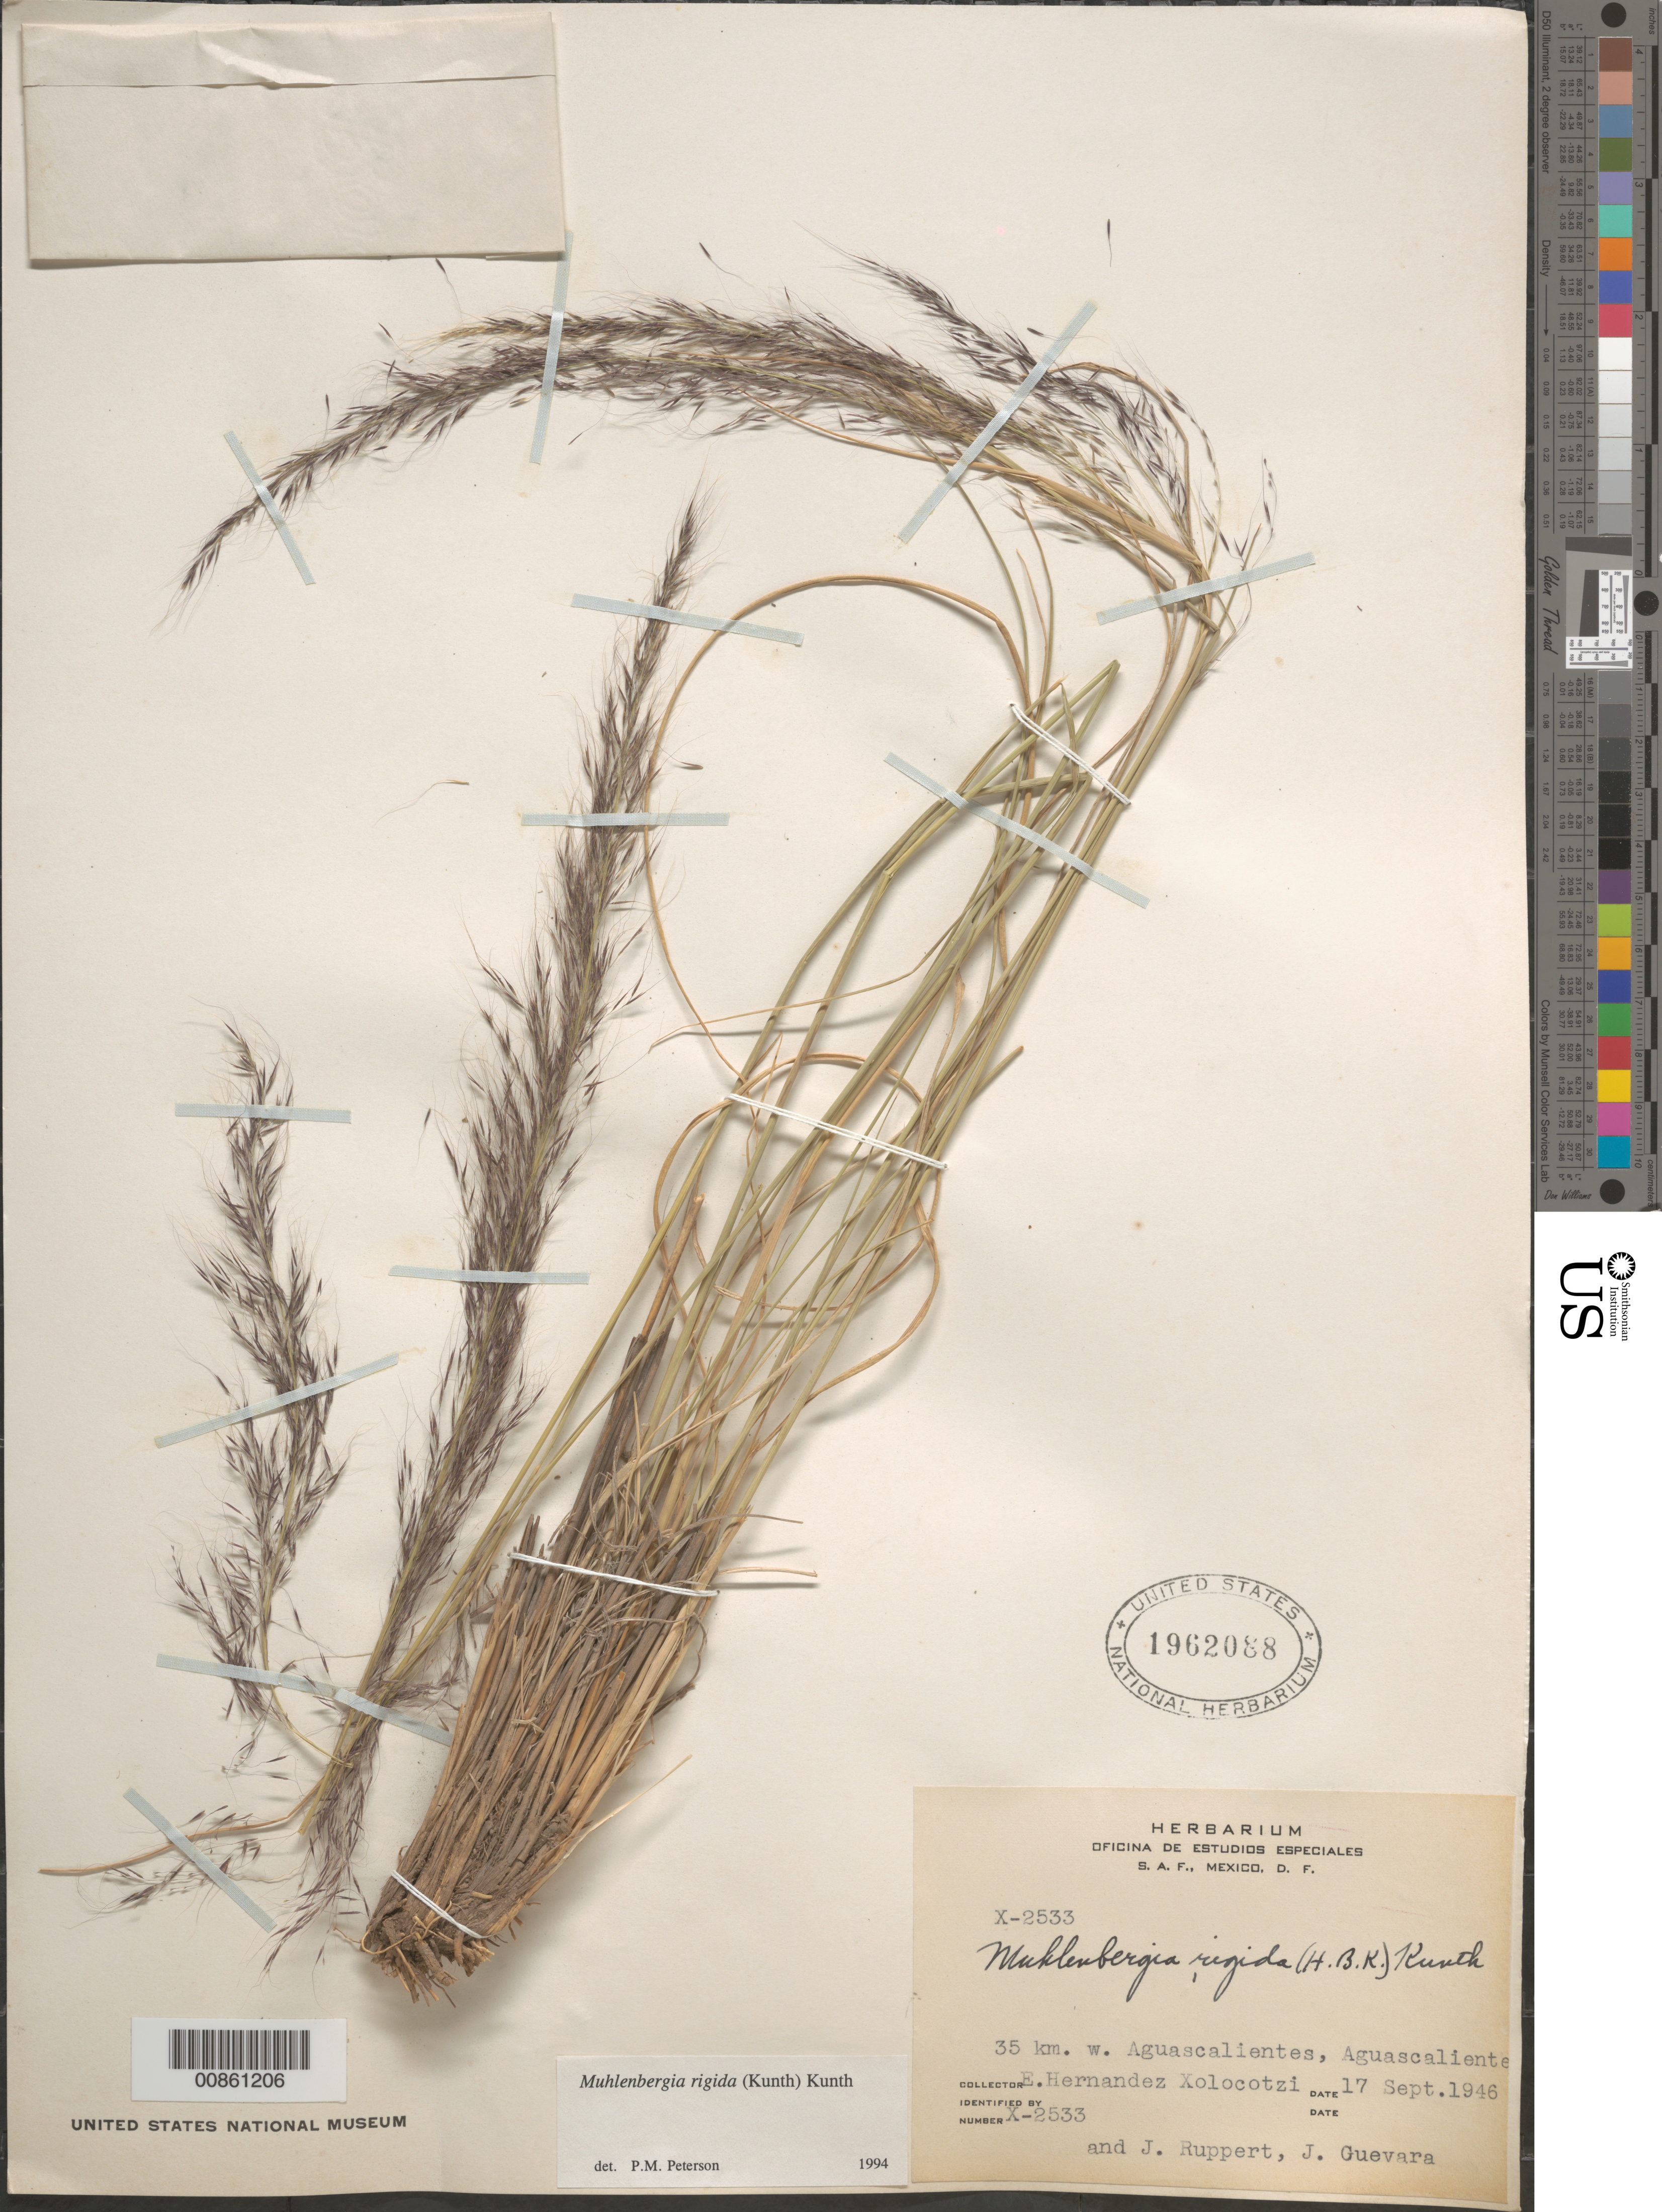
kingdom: Plantae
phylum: Tracheophyta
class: Liliopsida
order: Poales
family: Poaceae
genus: Muhlenbergia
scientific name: Muhlenbergia rigida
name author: (Kunth) Kunth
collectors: E. I. Hernández-X., J. Ruppert & J. Guevara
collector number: X-2533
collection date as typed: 17 Sep 1946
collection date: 1946-09-17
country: Mexico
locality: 35 km W de Aguascalientes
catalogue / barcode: US 196208